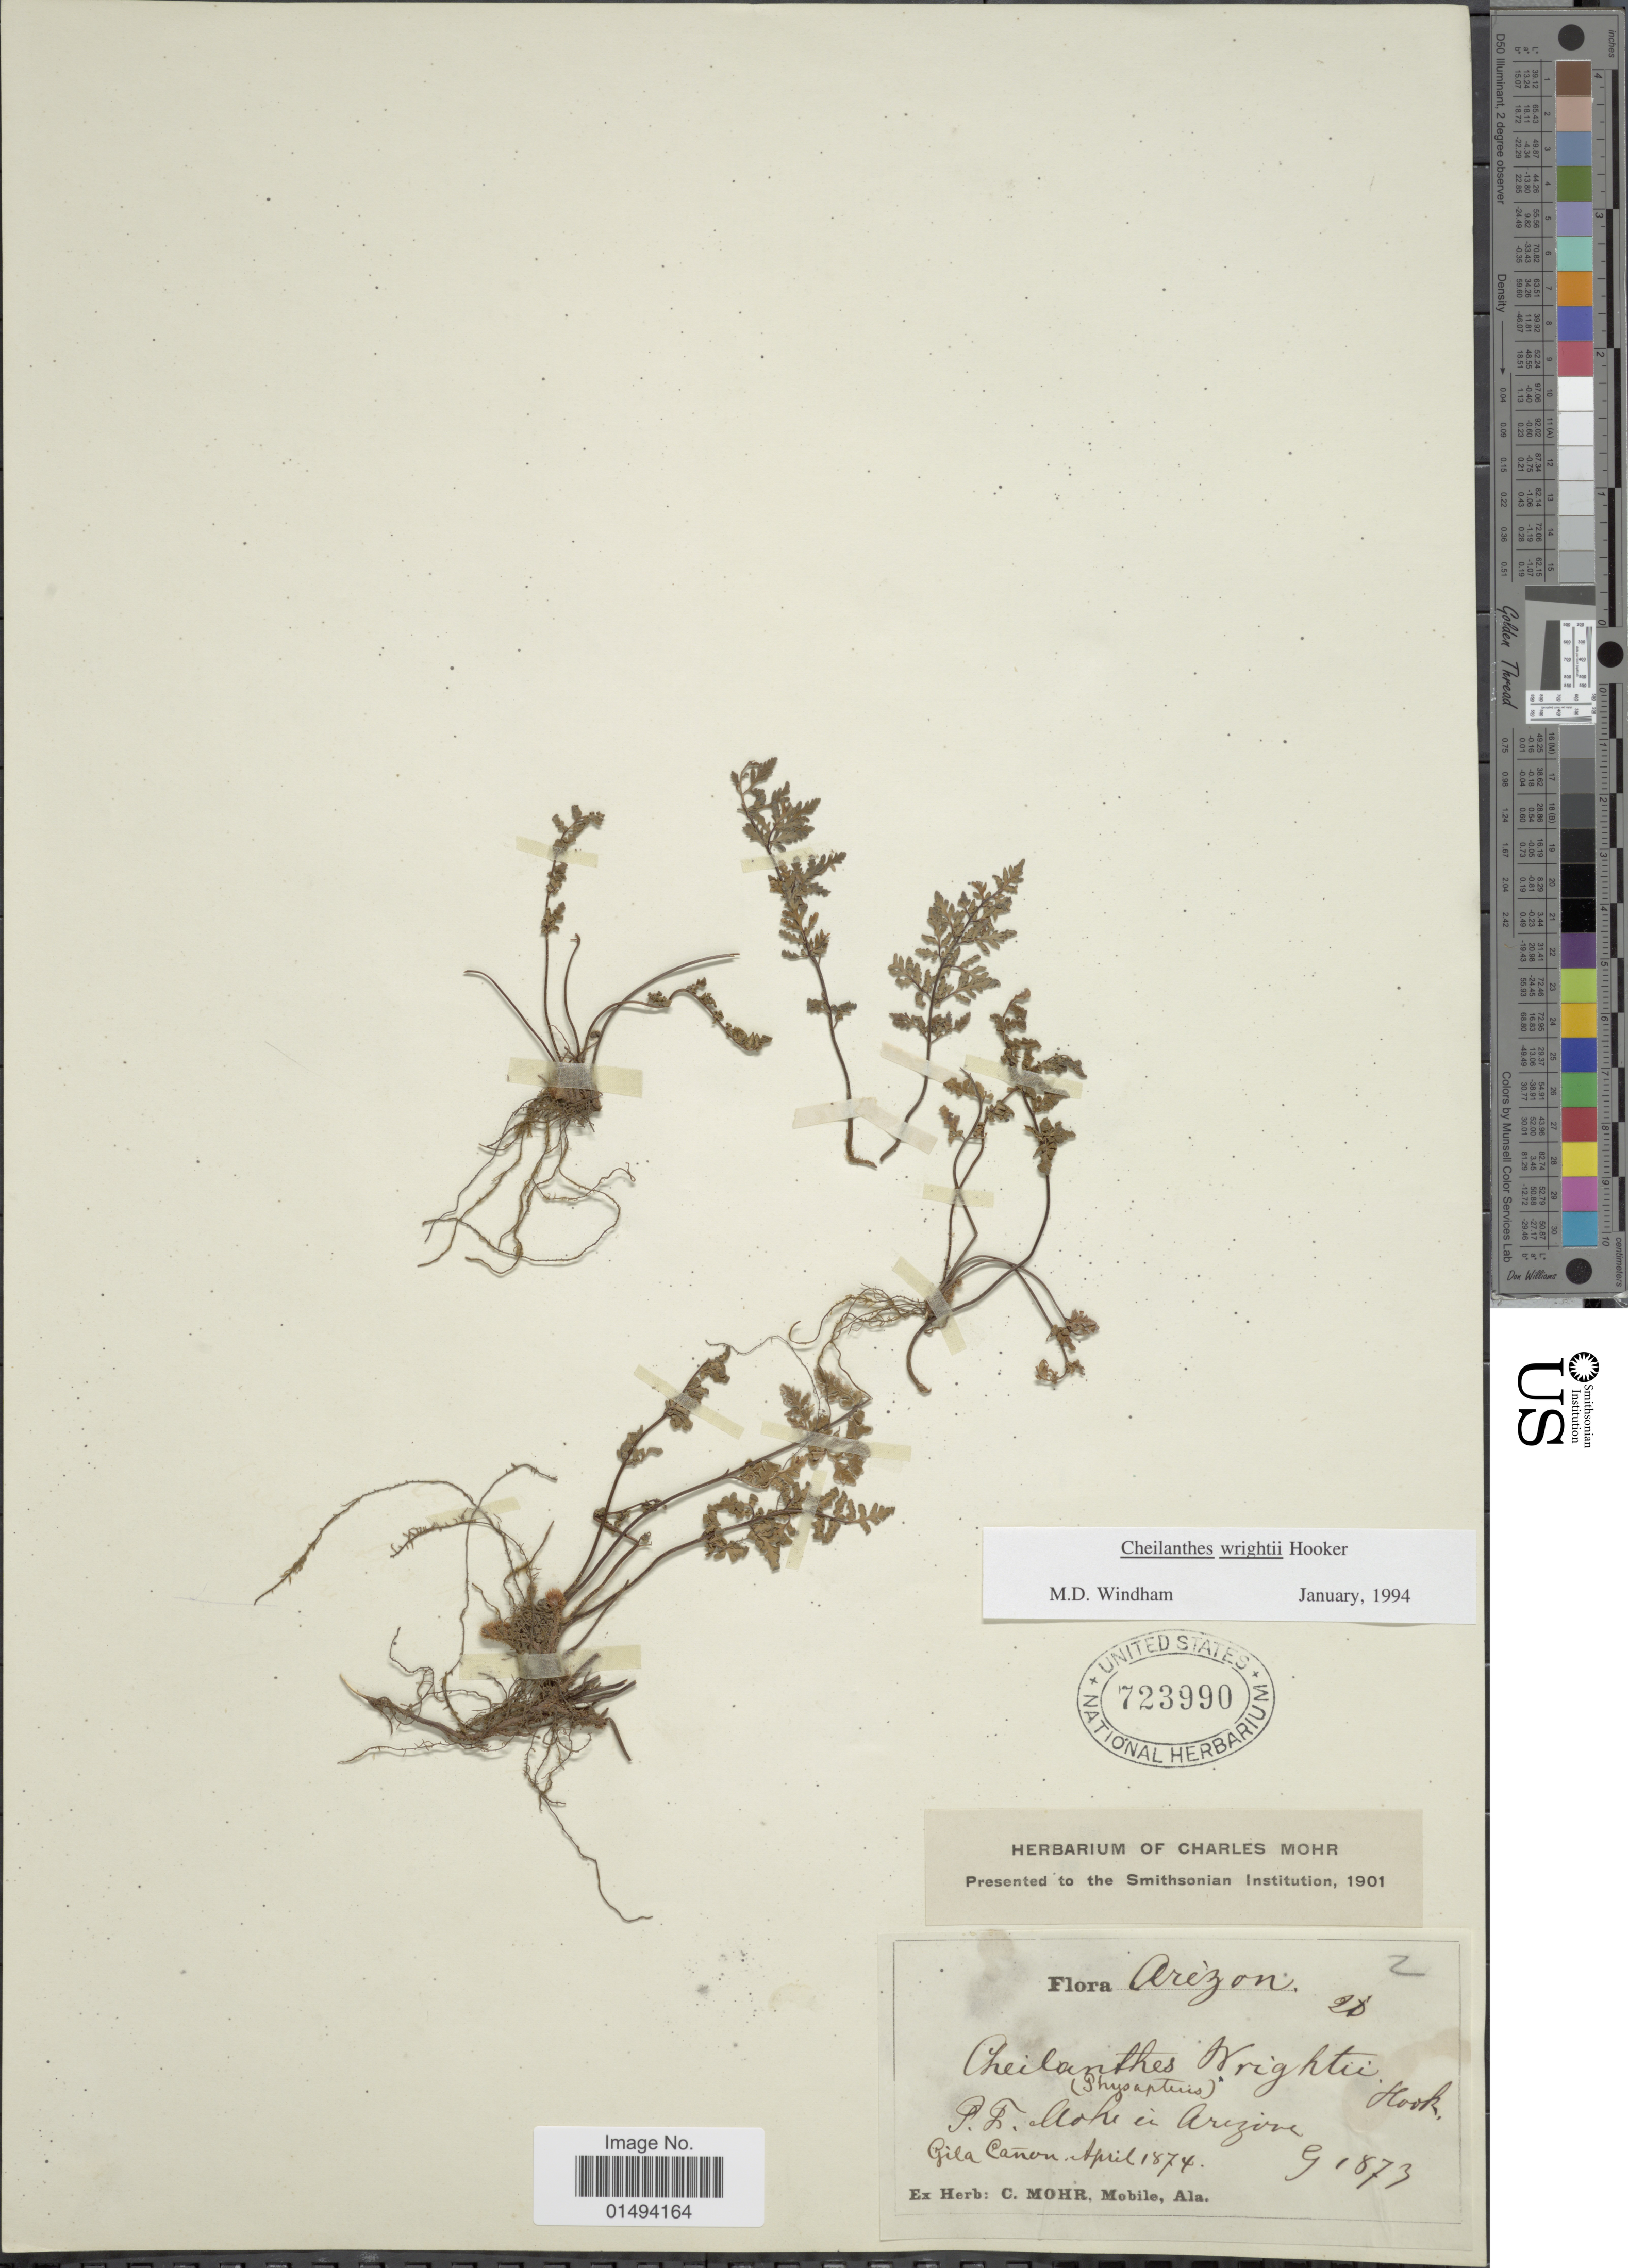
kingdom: Plantae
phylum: Tracheophyta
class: Polypodiopsida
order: Polypodiales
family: Pteridaceae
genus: Myriopteris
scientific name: Myriopteris wrightii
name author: (Hook.) Grusz & Windham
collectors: P. F. Mohr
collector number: G1873*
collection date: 1874-04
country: United States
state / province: Arizona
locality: Gila Canon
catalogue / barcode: US 723990